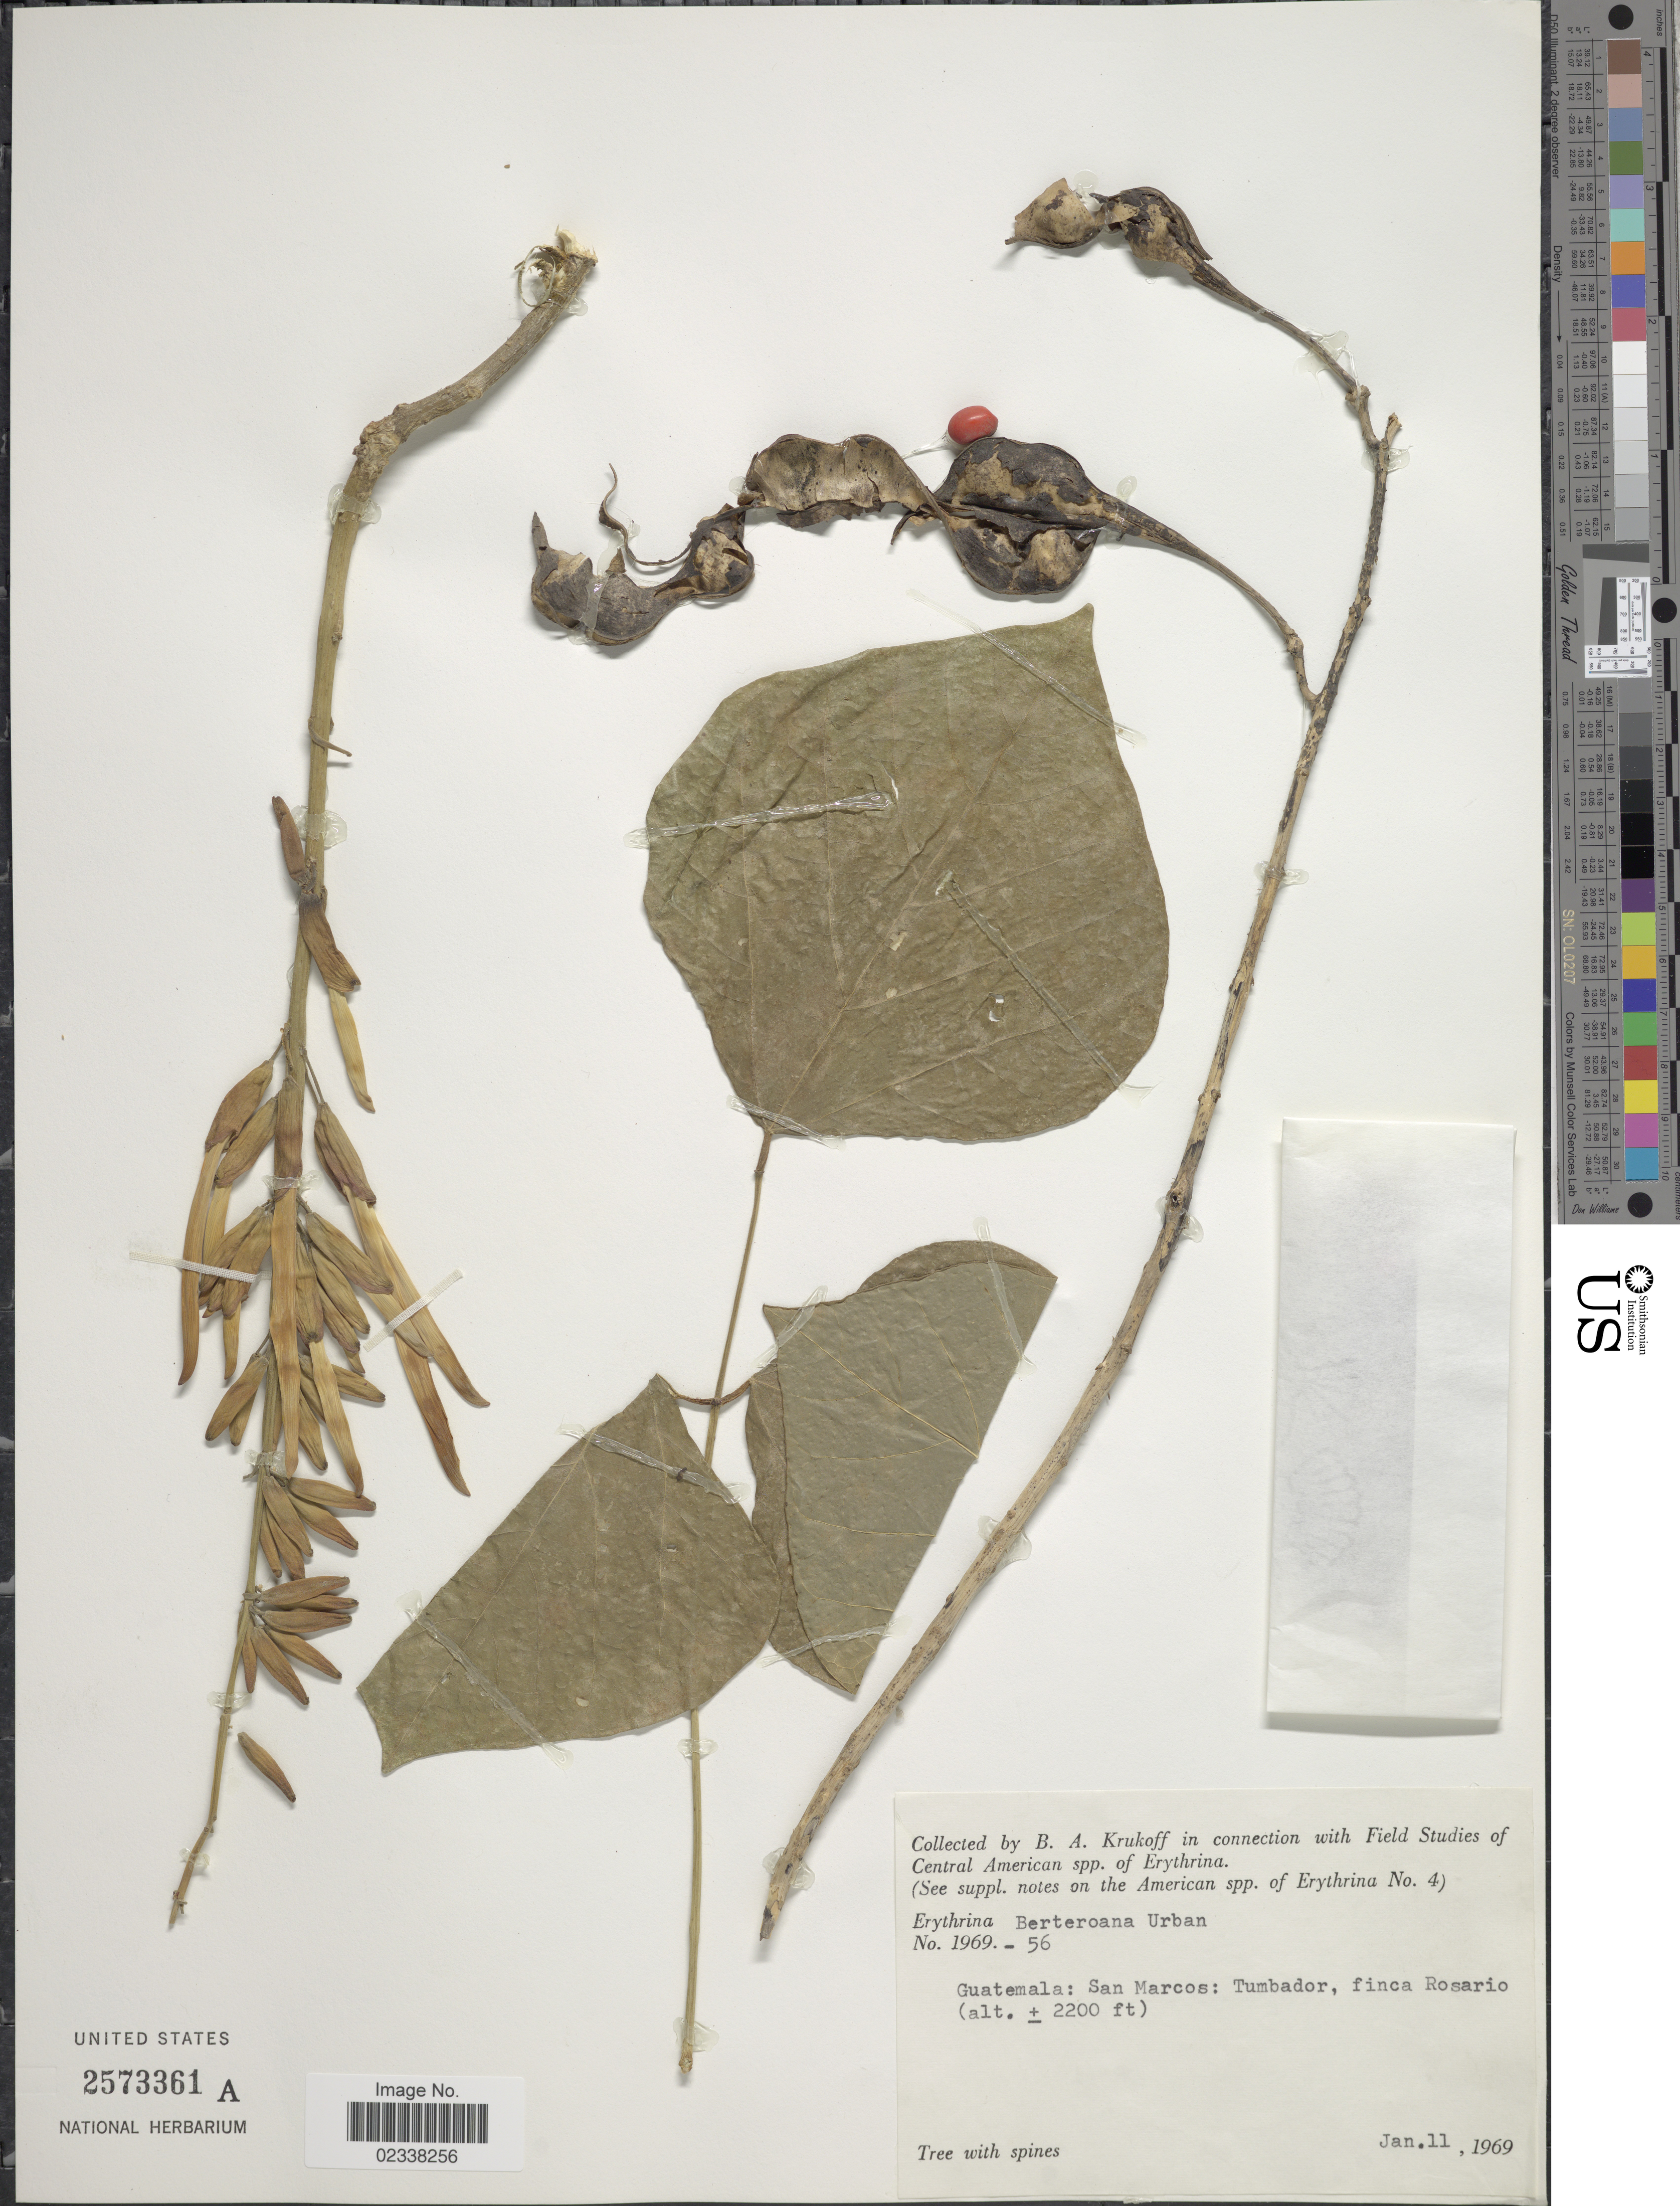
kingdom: Plantae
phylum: Tracheophyta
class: Magnoliopsida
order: Fabales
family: Fabaceae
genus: Erythrina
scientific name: Erythrina berteroana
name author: Urb.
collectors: B. A. Krukoff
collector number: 1969-56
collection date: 1969-01-11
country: Guatemala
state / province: San Marcos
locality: Tumbador, finca Rosario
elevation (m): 671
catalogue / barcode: US 2573361A